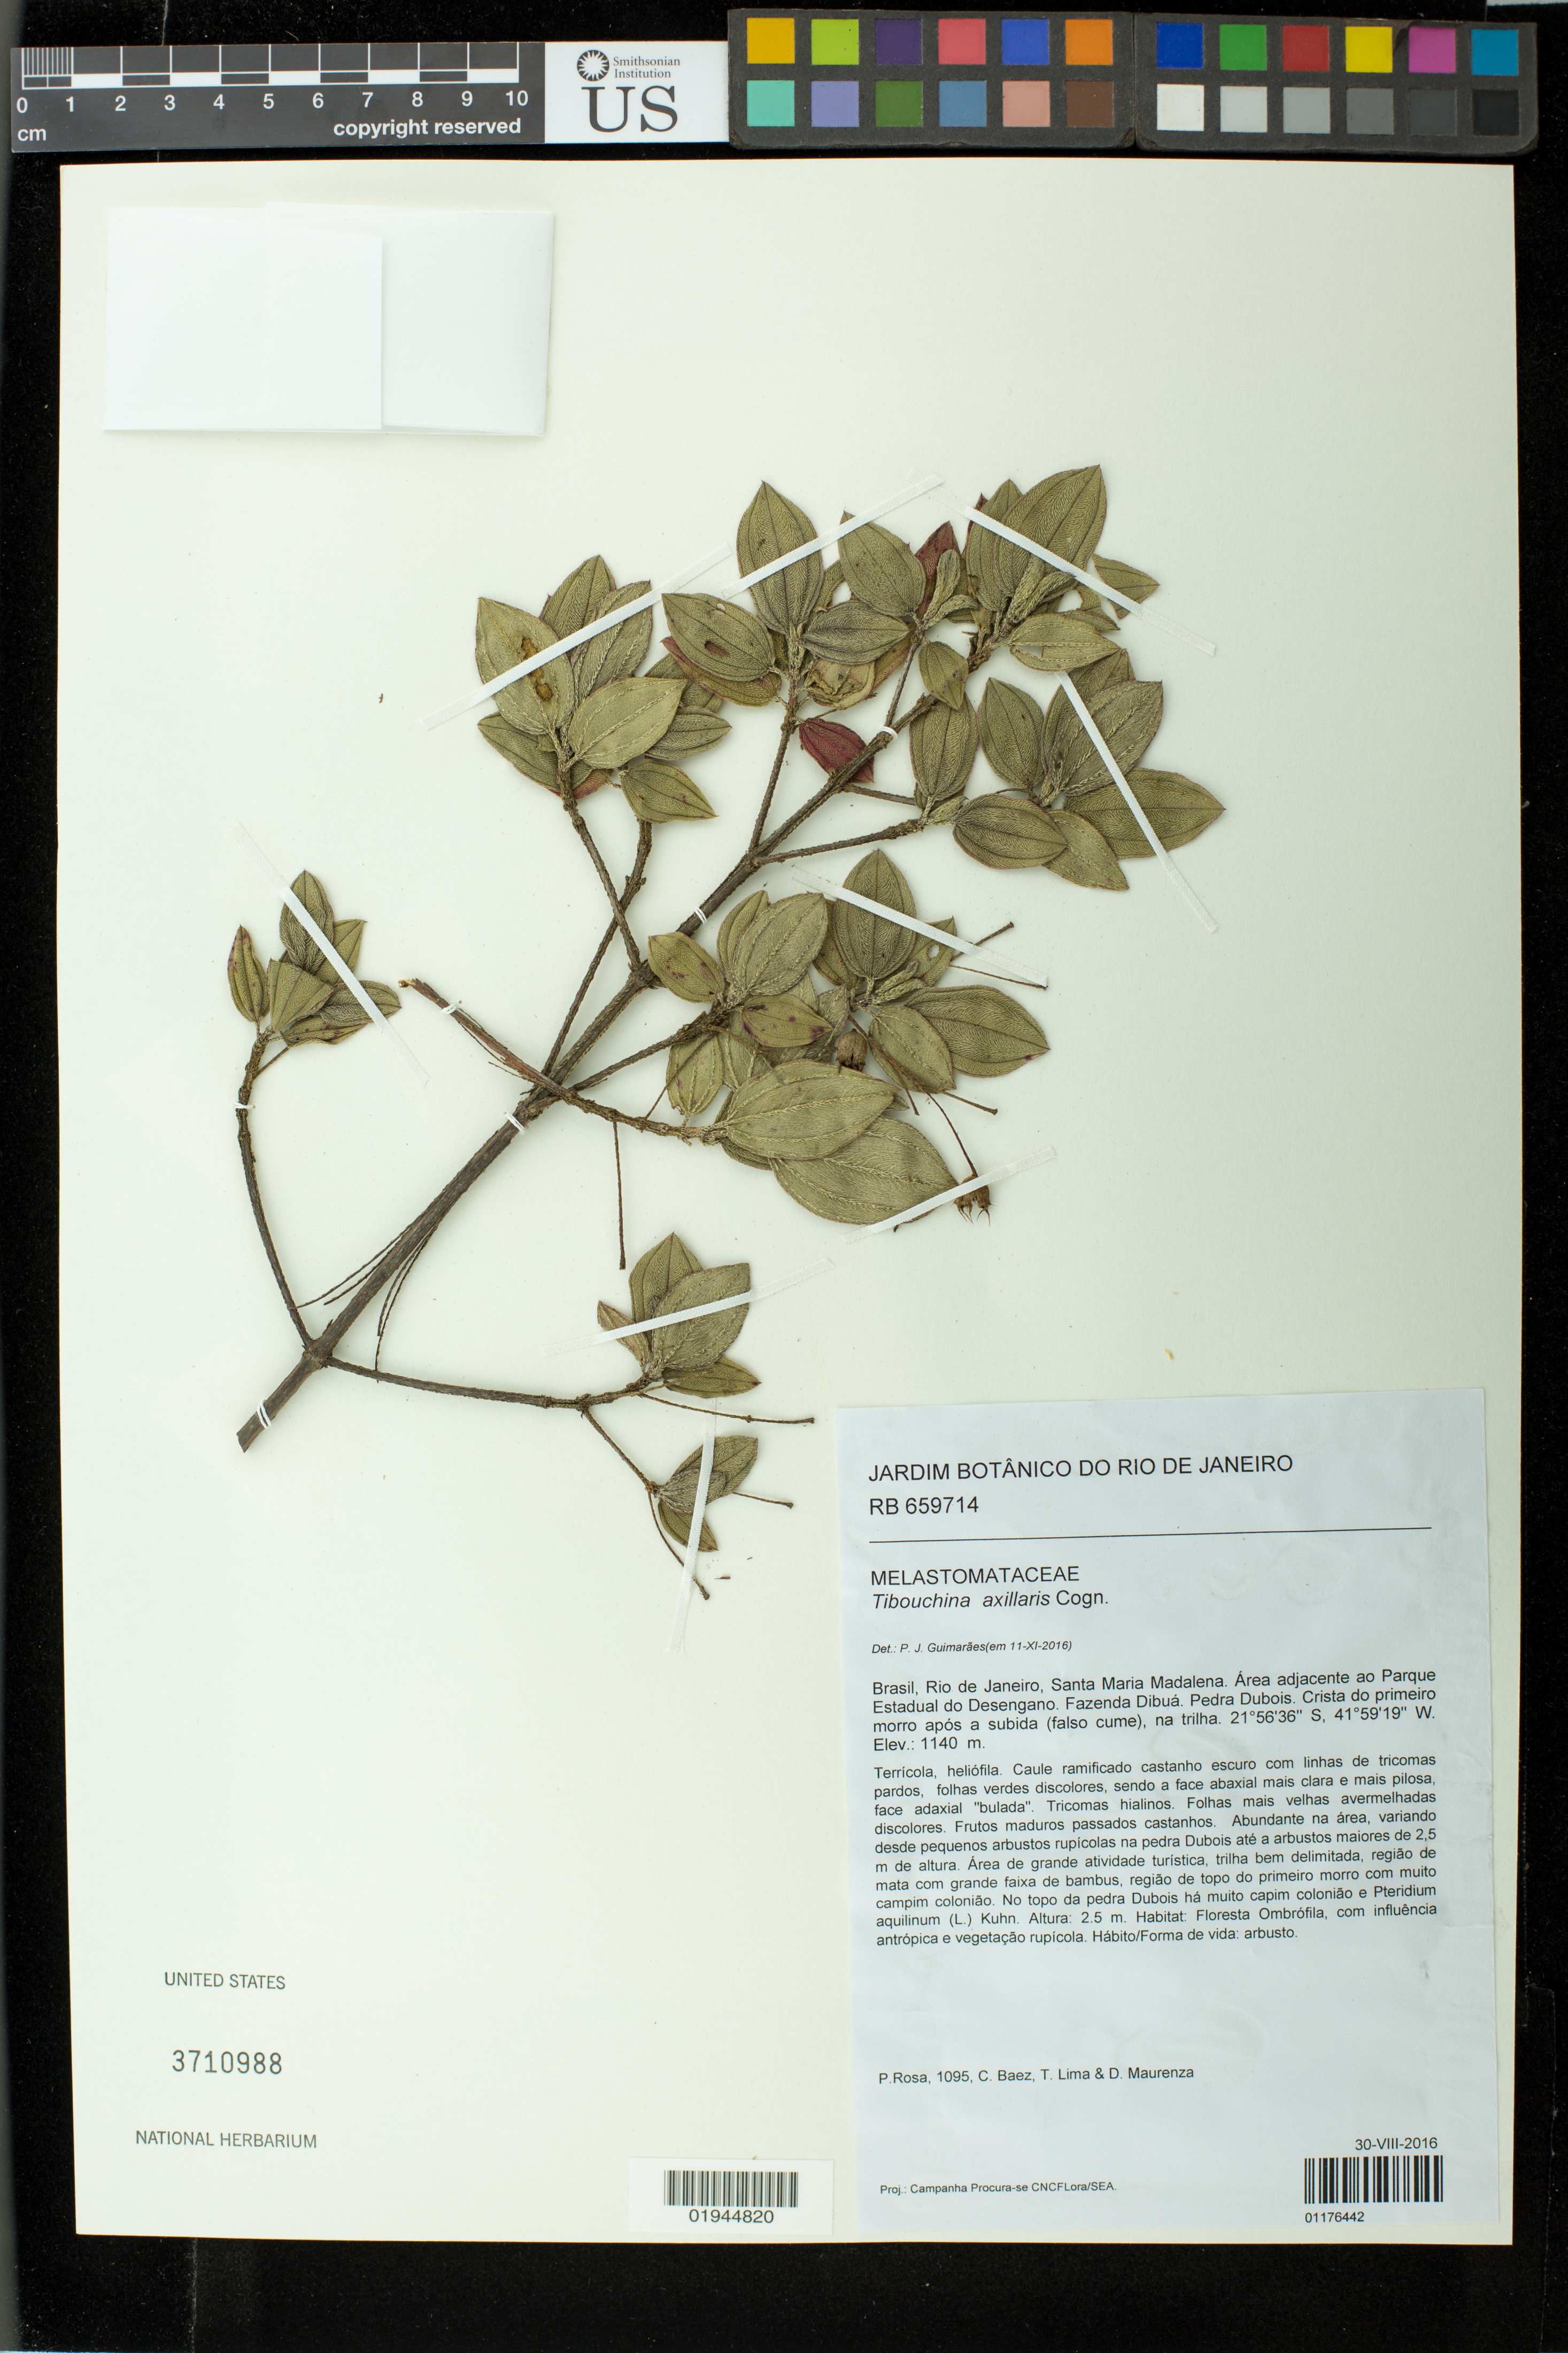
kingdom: Plantae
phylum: Tracheophyta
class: Magnoliopsida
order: Myrtales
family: Melastomataceae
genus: Pleroma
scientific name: Pleroma axillare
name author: (Cogn.) P.J.F. Guim. & Michelang.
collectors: P. Rosa, C. Baez, T. Lima & D. Maurenza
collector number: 1095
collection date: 2016-08-30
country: Brazil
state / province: Rio de Janeiro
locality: Santa Maria Madalena. Area adjacente ao Parque Estadual do Desengano. Fazenda Dibua. Pedra Dubois. Crista do primeiro morro apos a subida (falso cume), na trilha.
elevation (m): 1140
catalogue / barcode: US 3710988